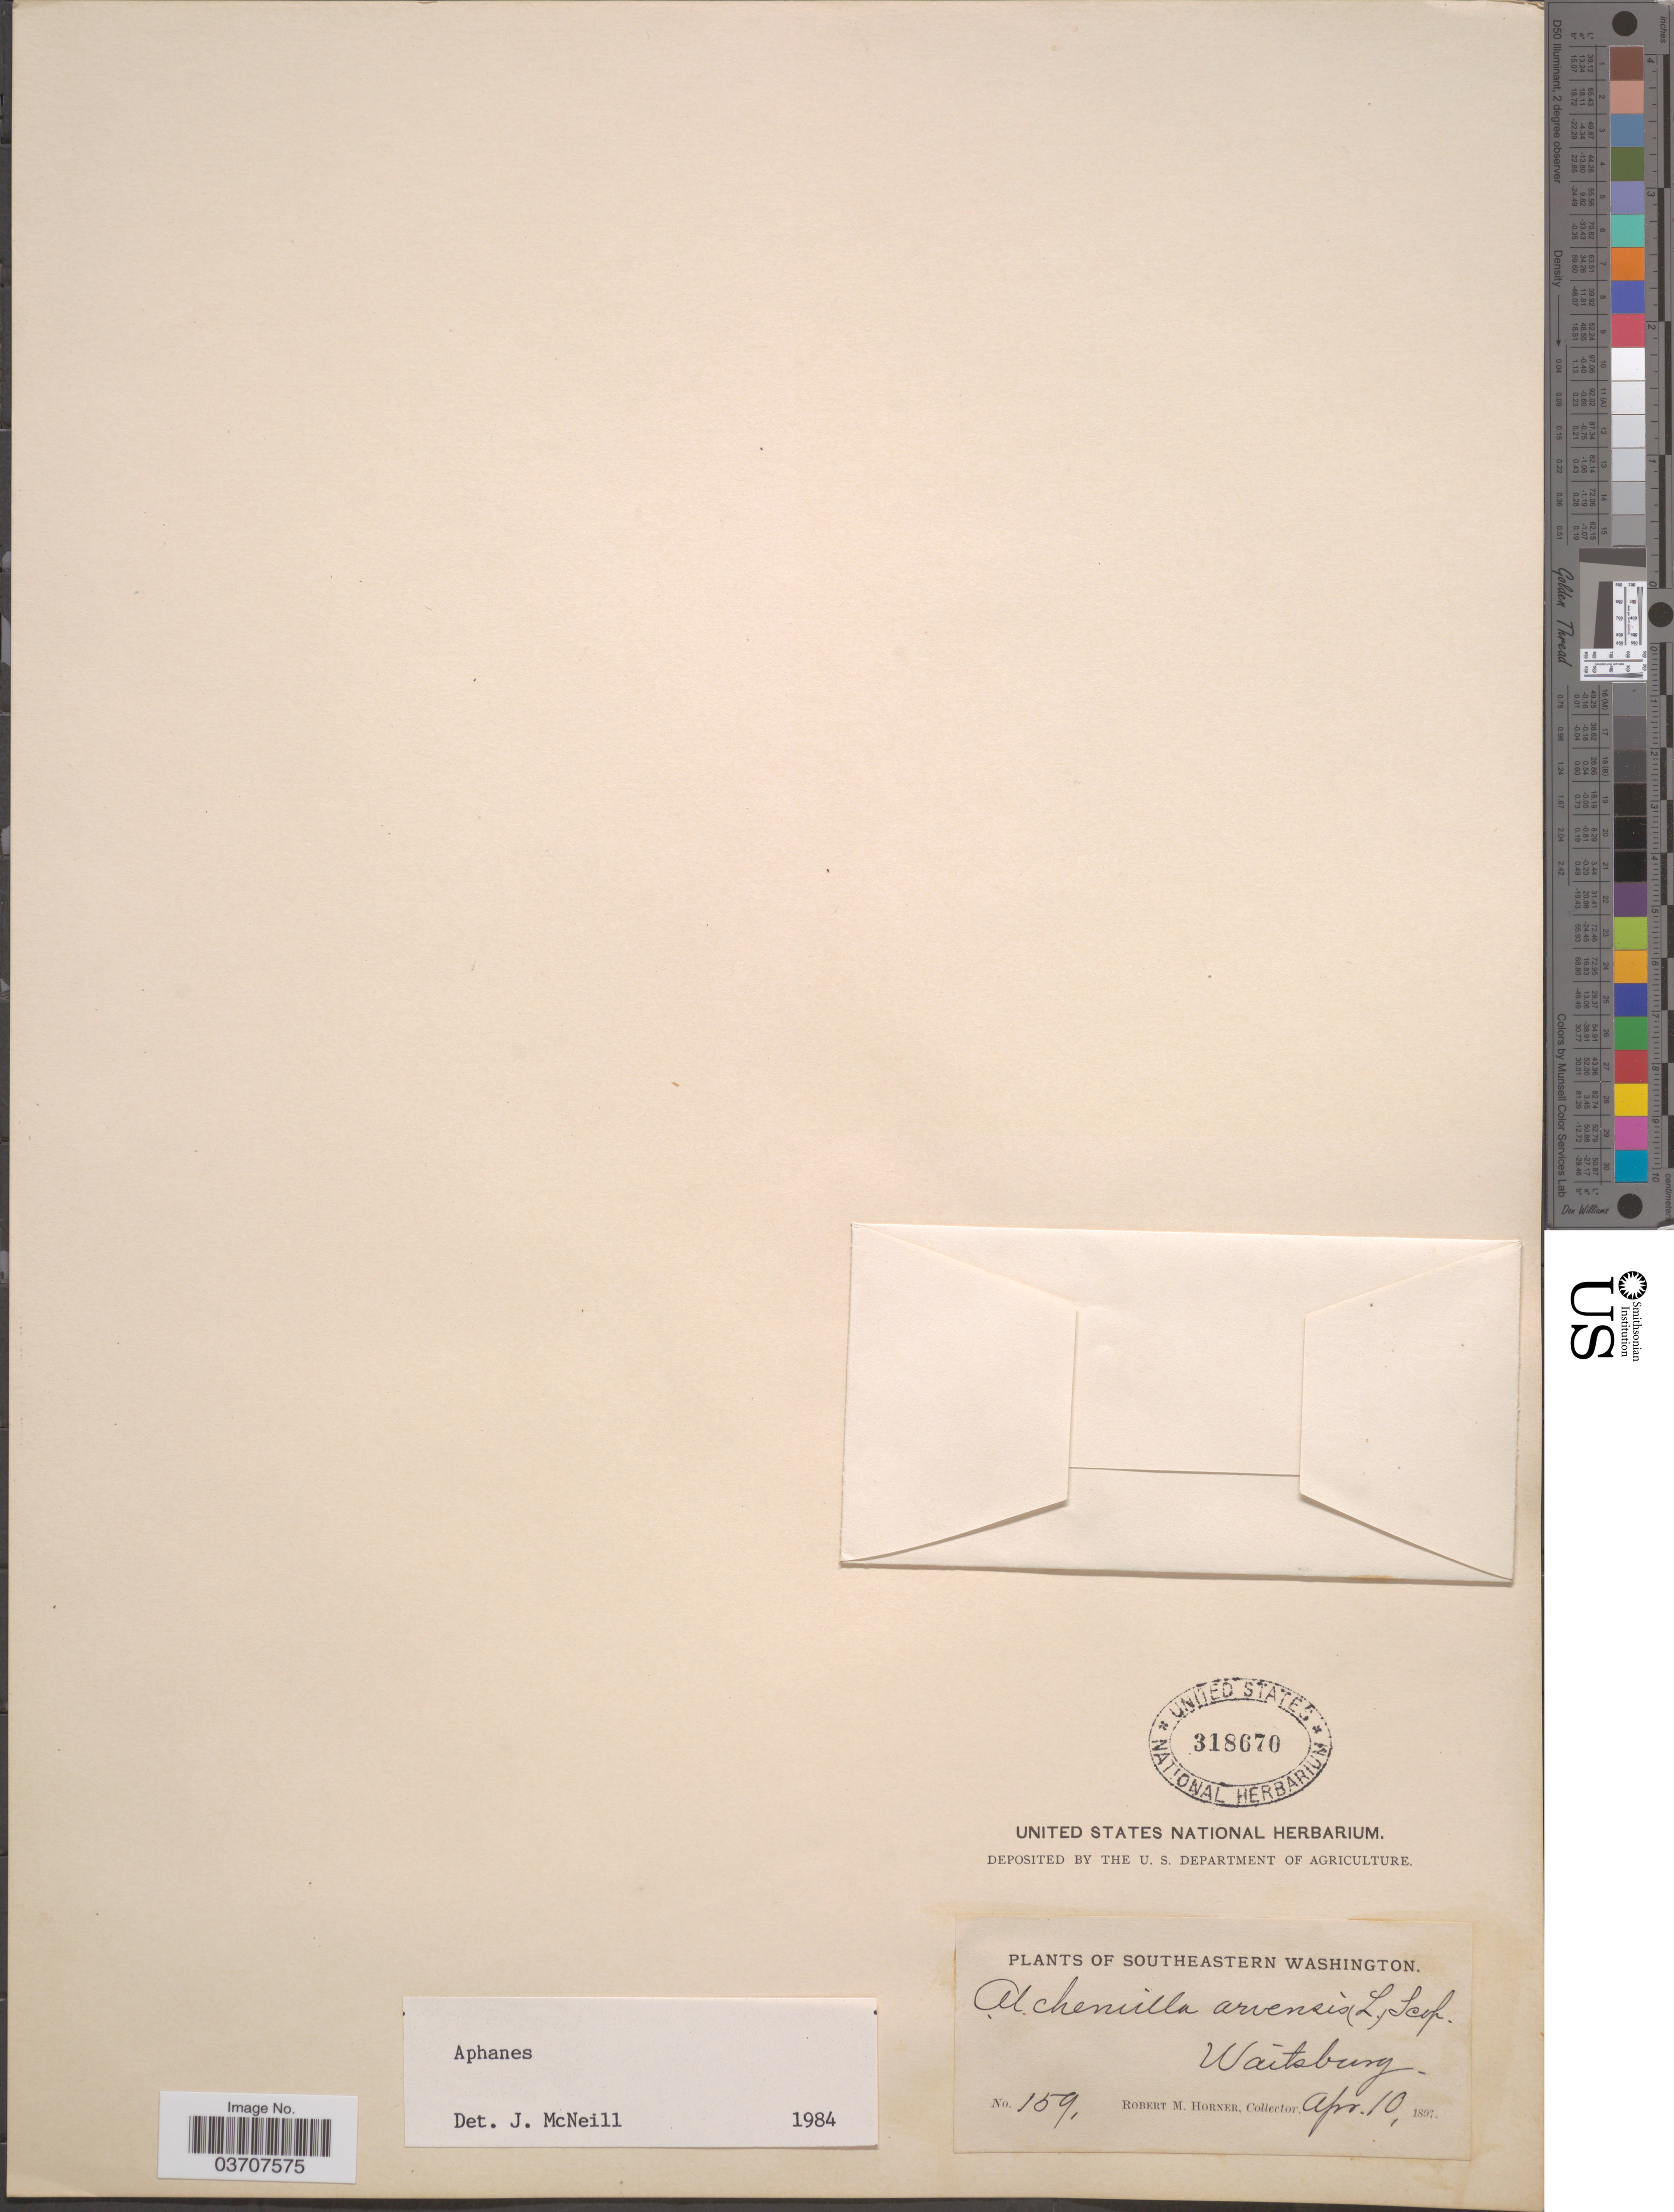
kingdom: Plantae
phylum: Tracheophyta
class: Magnoliopsida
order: Rosales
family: Rosaceae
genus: Aphanes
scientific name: Aphanes sp.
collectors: R. Horner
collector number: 159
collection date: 1897-04-10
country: United States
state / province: Washington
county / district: Walla Walla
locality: Southeastern Washington. Waitsburg.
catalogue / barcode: US 318670